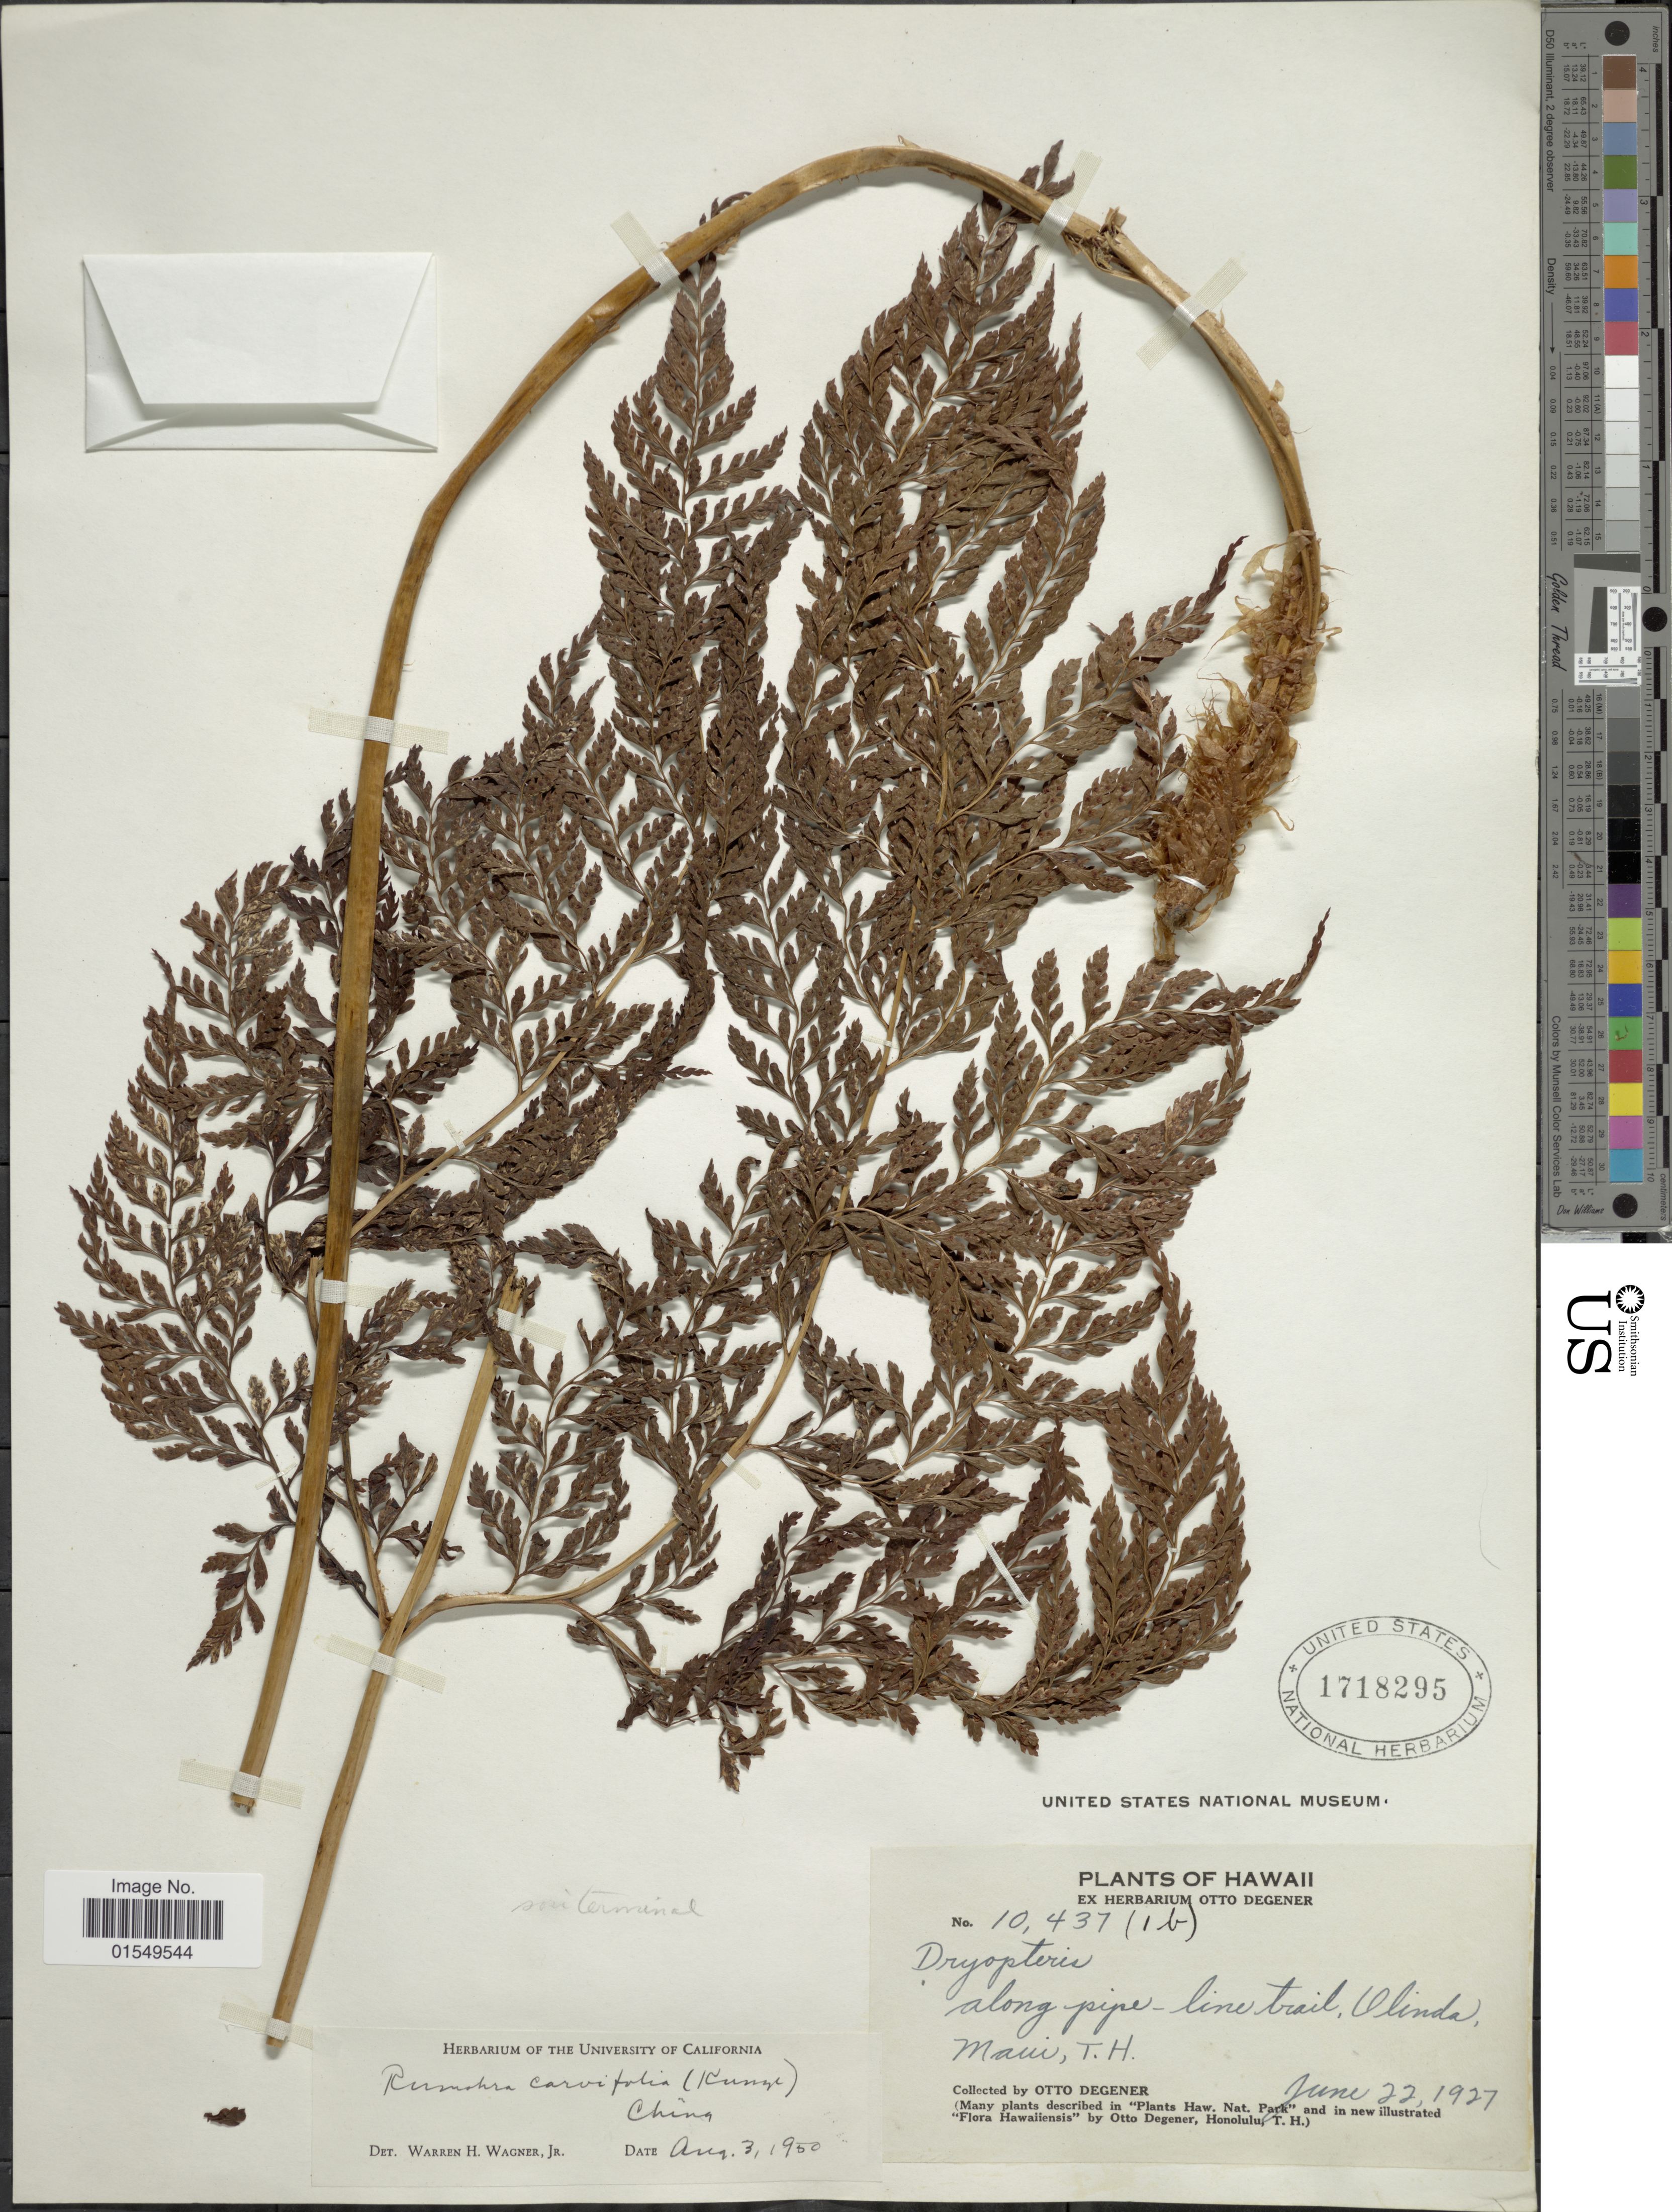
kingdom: Plantae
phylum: Tracheophyta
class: Polypodiopsida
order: Polypodiales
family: Dryopteridaceae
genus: Arachniodes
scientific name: Arachniodes sp.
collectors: O. Degener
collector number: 10437(1b)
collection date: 1927-06-22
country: United States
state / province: Hawaii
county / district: Maui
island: Maui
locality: Along pipe-line trail, Olinda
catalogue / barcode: US 1718295